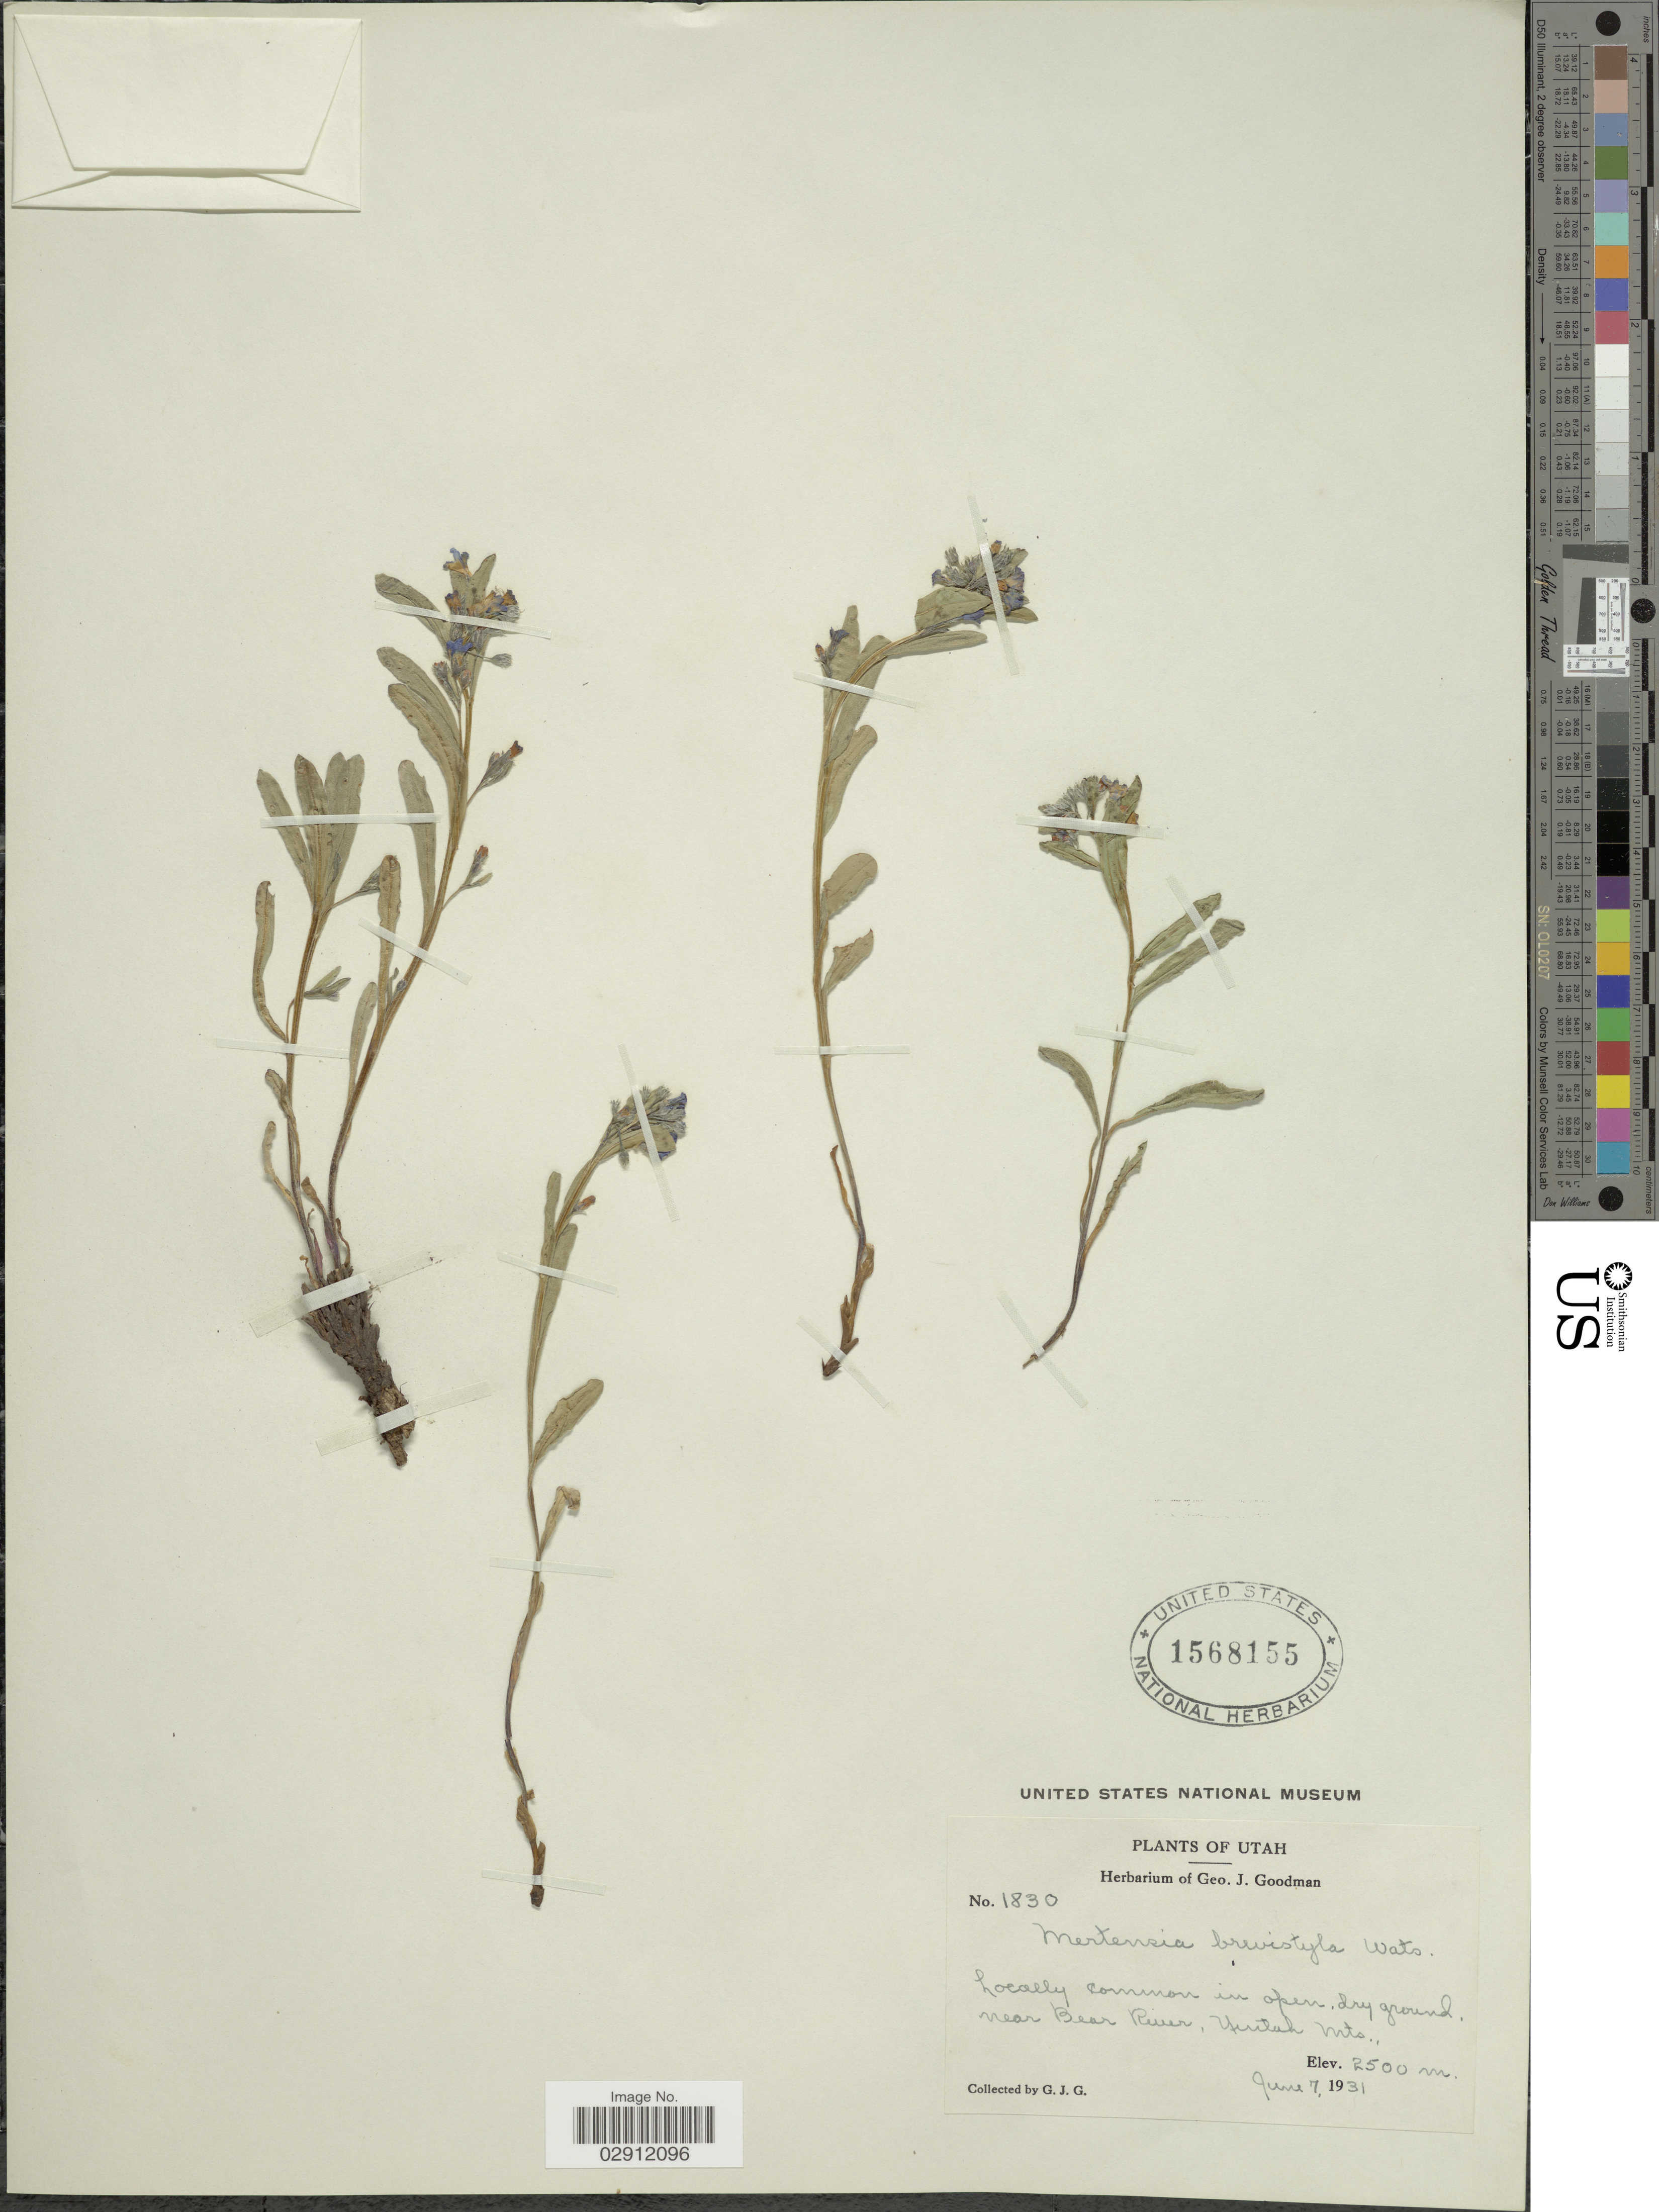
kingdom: Plantae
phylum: Tracheophyta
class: Magnoliopsida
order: Boraginales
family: Boraginaceae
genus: Mertensia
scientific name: Mertensia brevistyla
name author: S. Watson in C. King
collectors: G. J. Goodman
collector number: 1830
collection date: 1931-06-07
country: United States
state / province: Utah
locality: Near Bear River, Uintah Mts.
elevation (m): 2500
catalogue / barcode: US 1568155